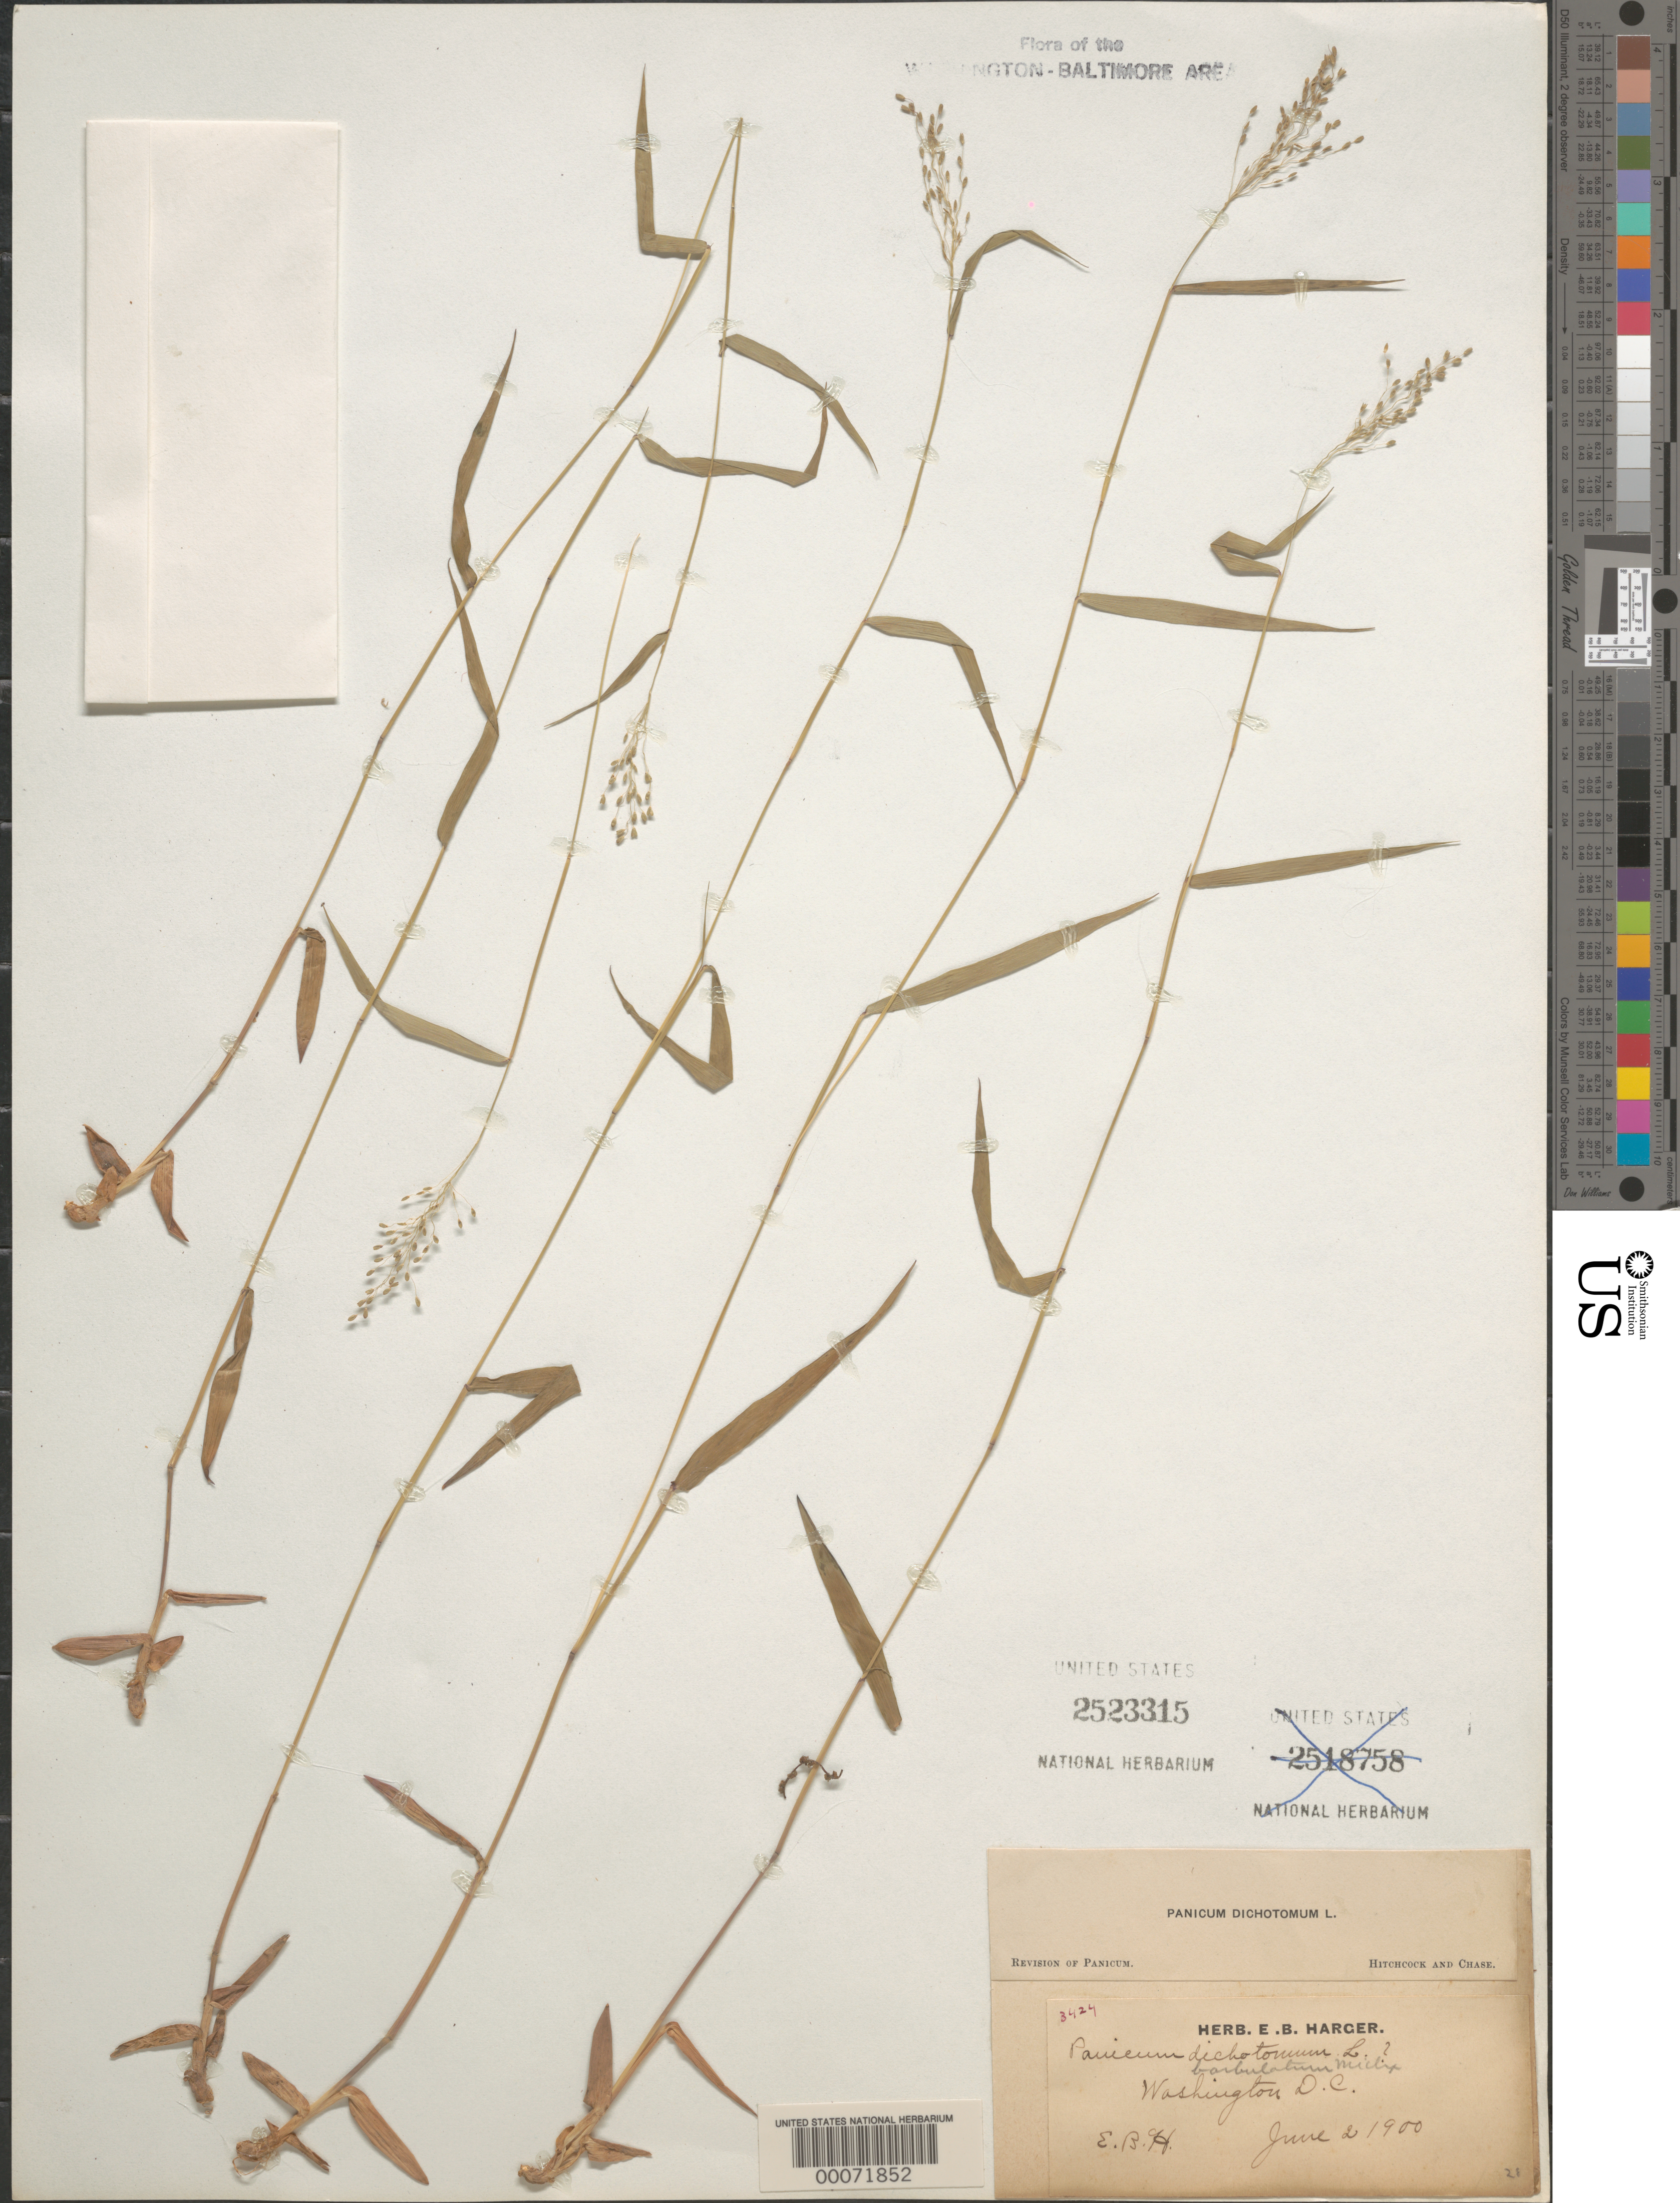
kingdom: Plantae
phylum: Tracheophyta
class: Liliopsida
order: Poales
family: Poaceae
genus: Dichanthelium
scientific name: Dichanthelium dichotomum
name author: (L.) Gould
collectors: E. B. Harger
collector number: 3424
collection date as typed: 02 Jun 1900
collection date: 1900-06-02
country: United States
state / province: District of Columbia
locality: Washington, DC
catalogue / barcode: US 2523315